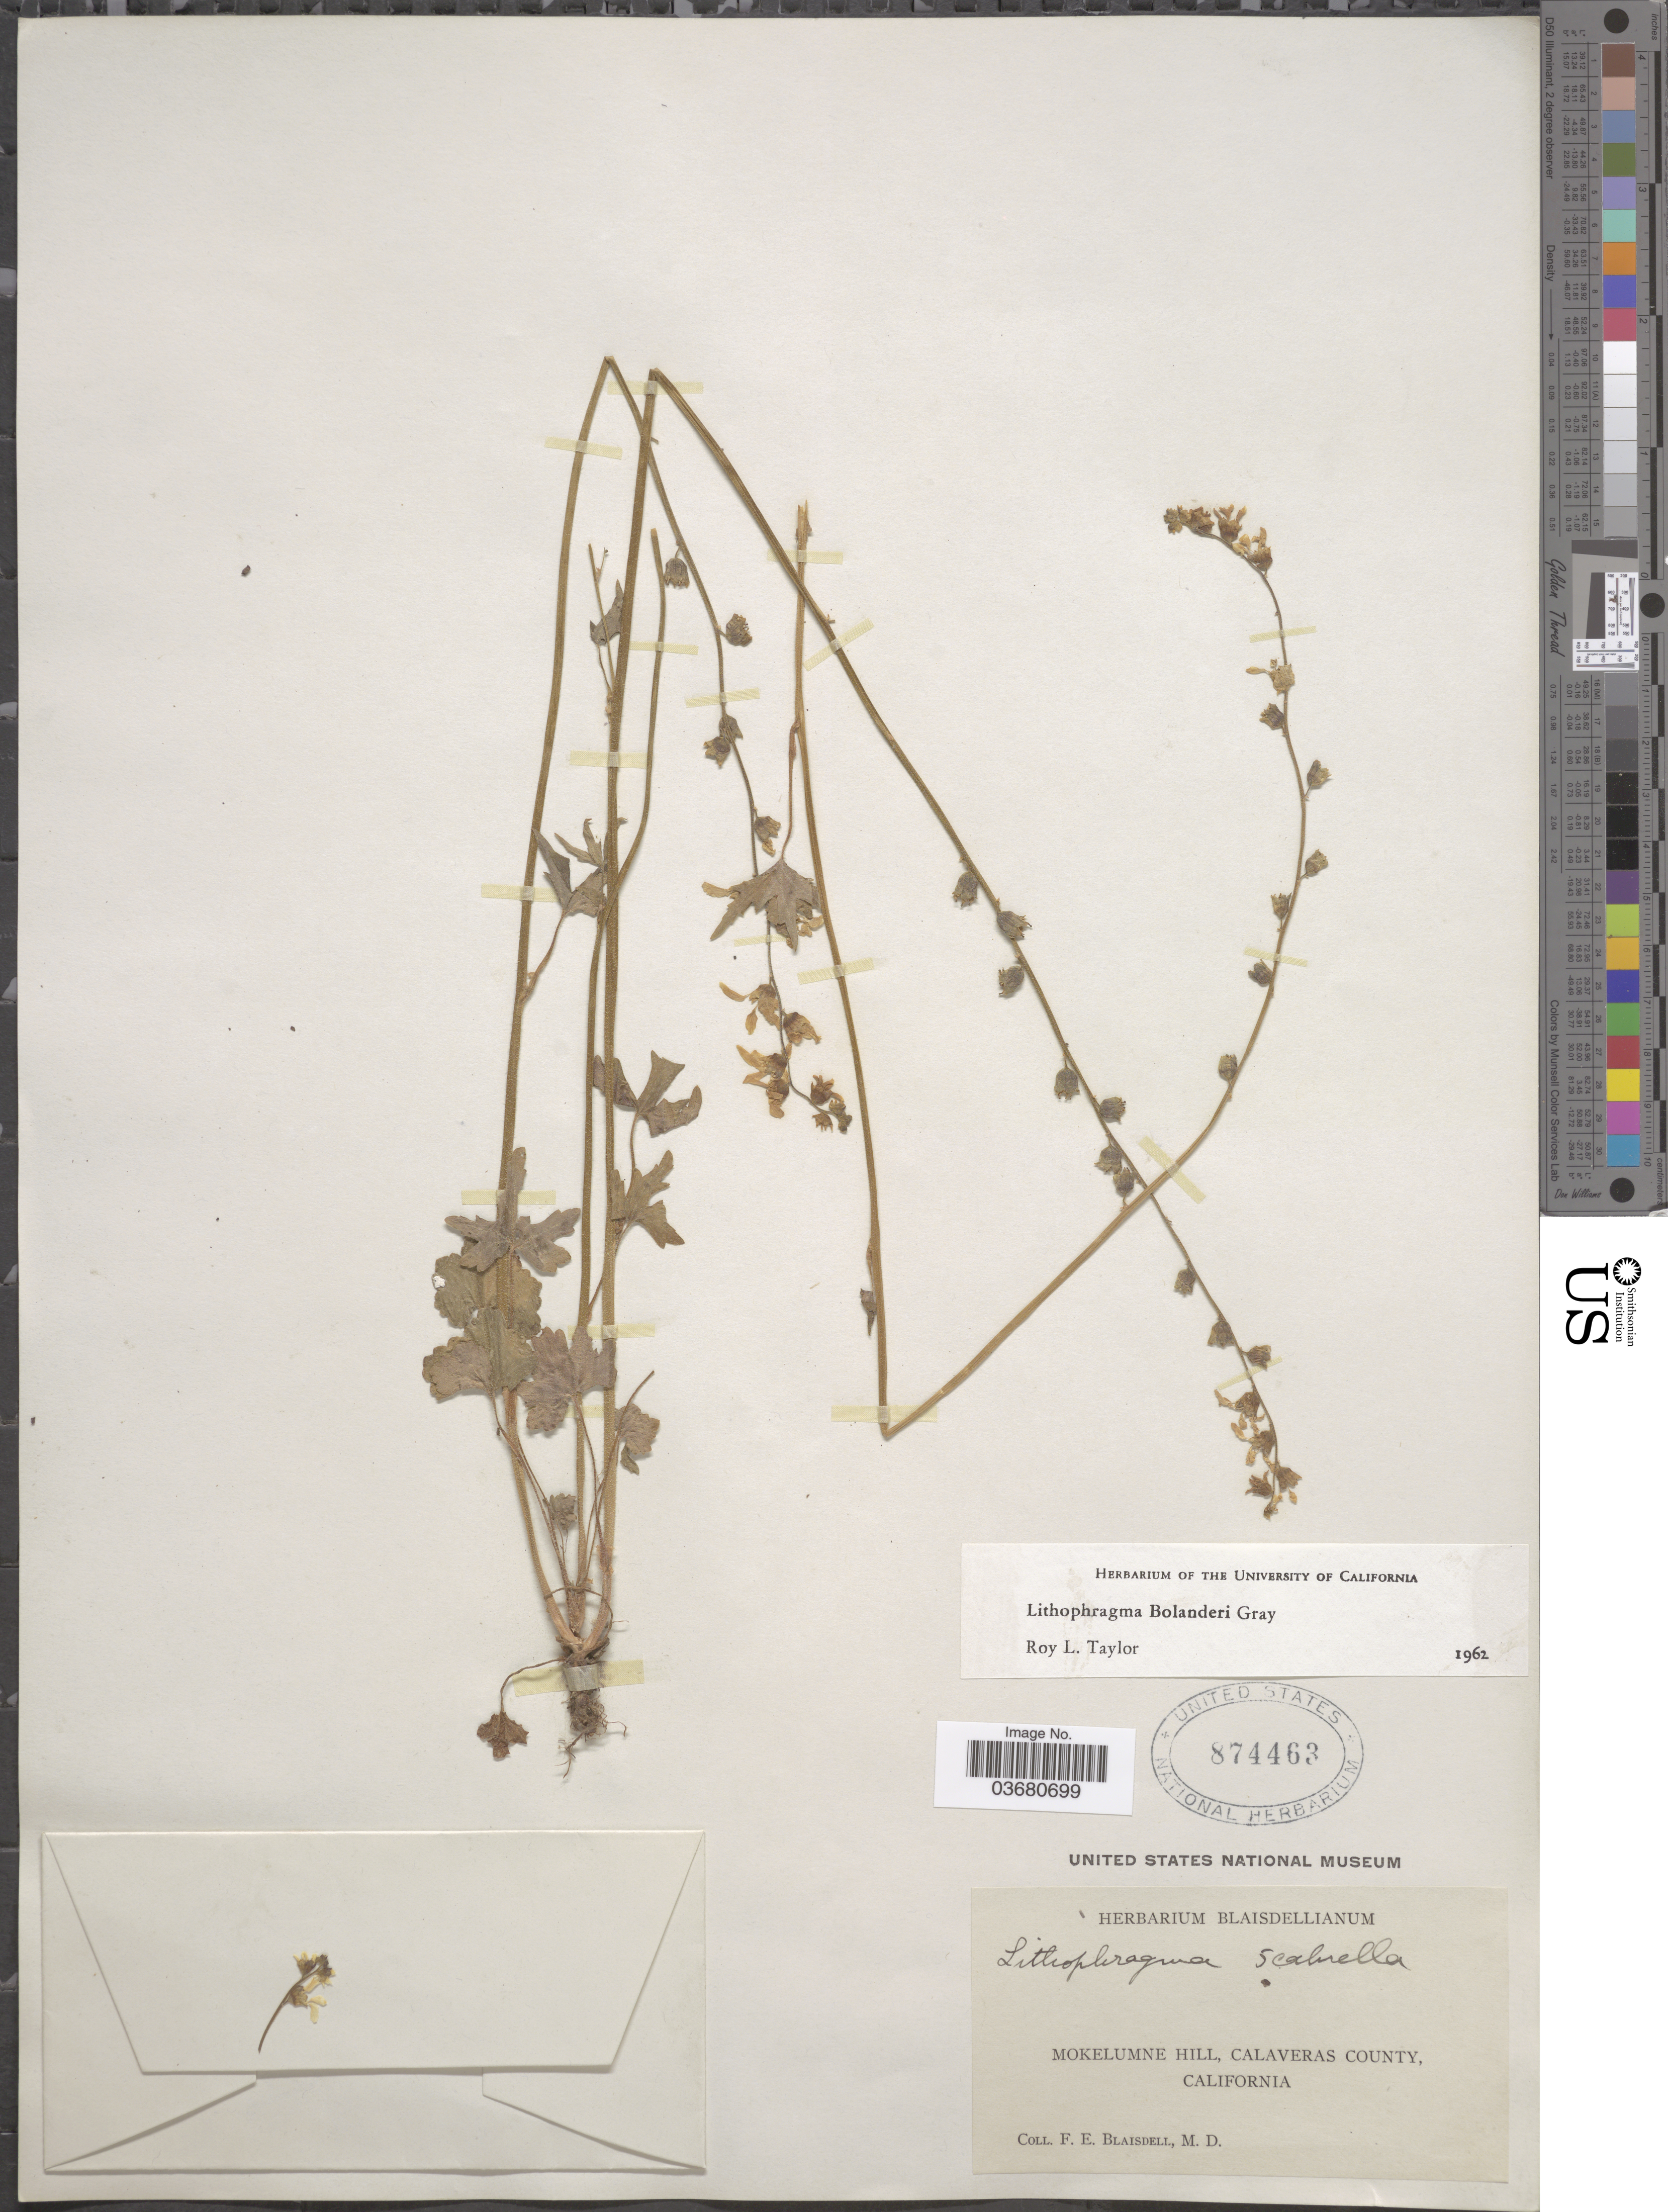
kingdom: Plantae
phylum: Tracheophyta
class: Magnoliopsida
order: Saxifragales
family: Saxifragaceae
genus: Lithophragma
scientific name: Lithophragma bolanderi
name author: A. Gray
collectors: F. Blaisdell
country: United States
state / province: California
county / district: Calaveras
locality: Mokelumne Hill, Calaveras County.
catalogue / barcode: US 874463